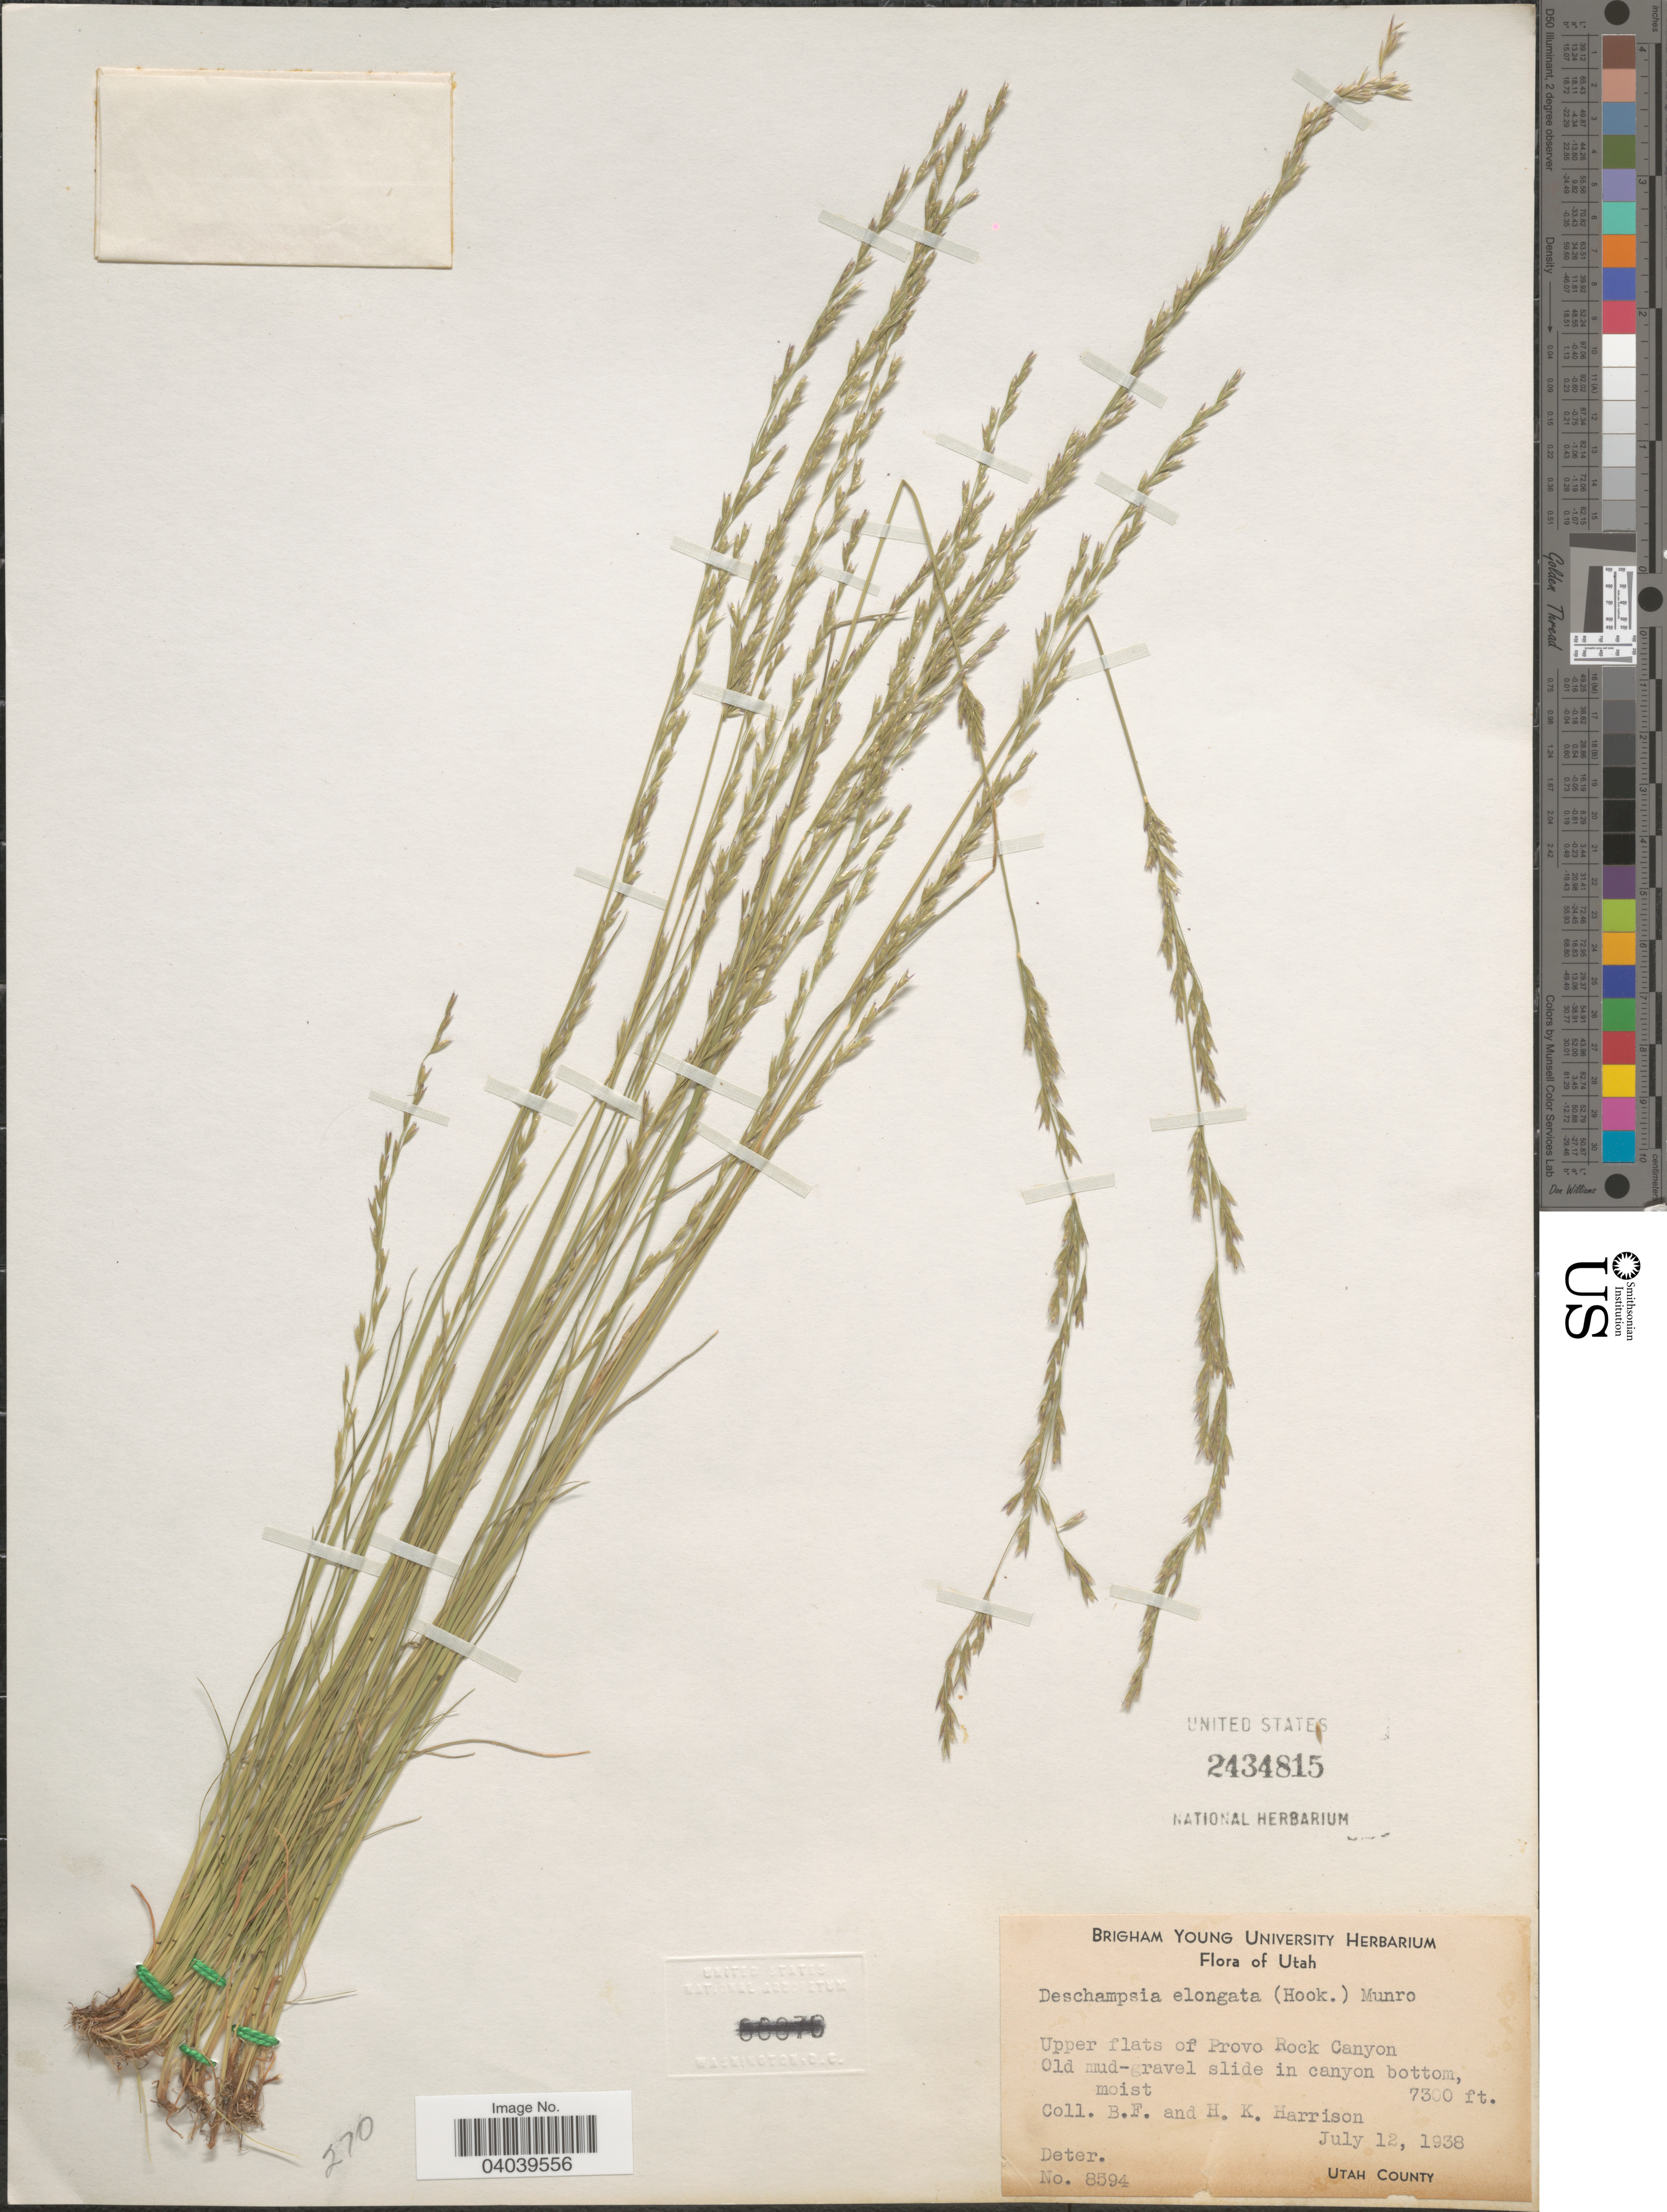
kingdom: Plantae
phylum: Tracheophyta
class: Liliopsida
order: Poales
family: Poaceae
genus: Deschampsia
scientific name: Deschampsia elongata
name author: (Hook.) Munro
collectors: B. F. Harrison & H. Harrison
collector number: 8594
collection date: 1938-07-12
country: United States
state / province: Utah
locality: Upper flats of Provo Rock Canyon. Old mud-gravel slide in canyon bottom, moist.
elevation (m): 2225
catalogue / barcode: US 2434815